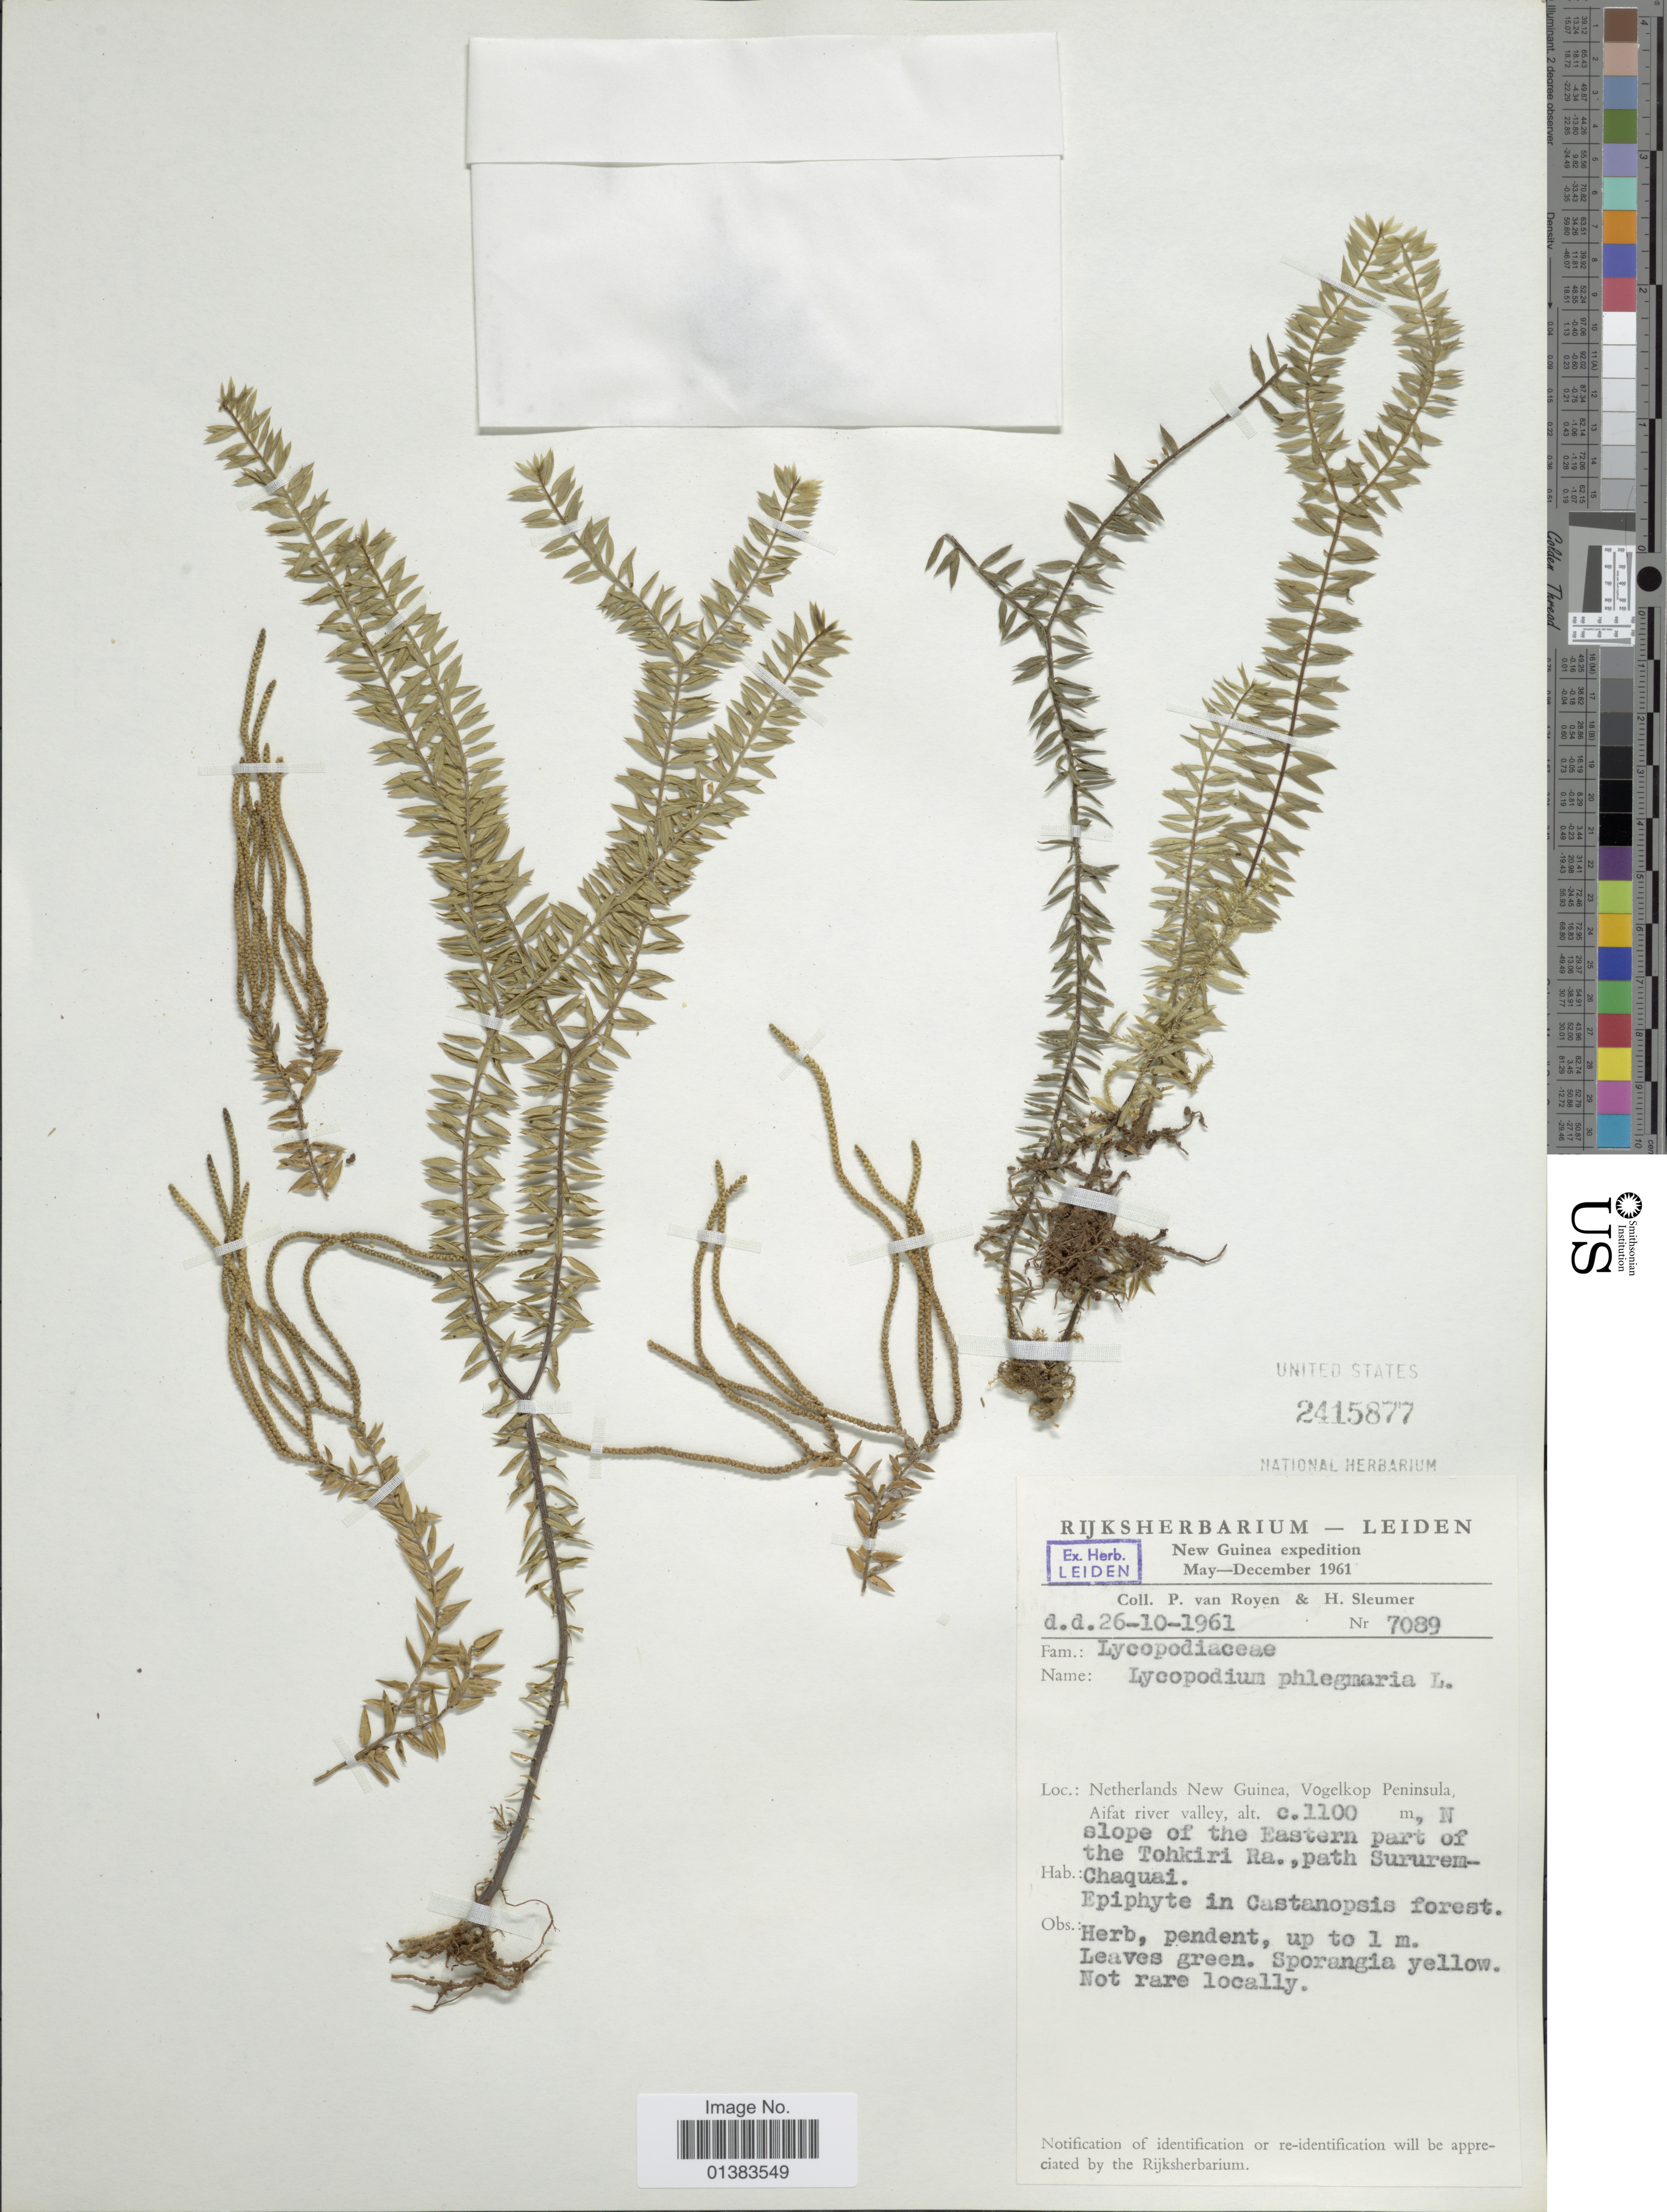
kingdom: Plantae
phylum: Tracheophyta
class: Lycopodiopsida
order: Lycopodiales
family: Lycopodiaceae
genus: Phlegmariurus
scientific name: Phlegmariurus ledermannii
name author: (Herter) A. R. Field & Bostock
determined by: Field, A. R.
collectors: P. van Royen & H. O. Sleumer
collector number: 7089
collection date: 1961-10-26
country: Indonesia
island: New Guinea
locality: Netherlands New Guinea, Vogelkop Peninsula, Aifat river valley, N slope of the Eastern part of the Tohkiri Ra., path Sururem-Chaquai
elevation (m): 1100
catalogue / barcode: US 2415877